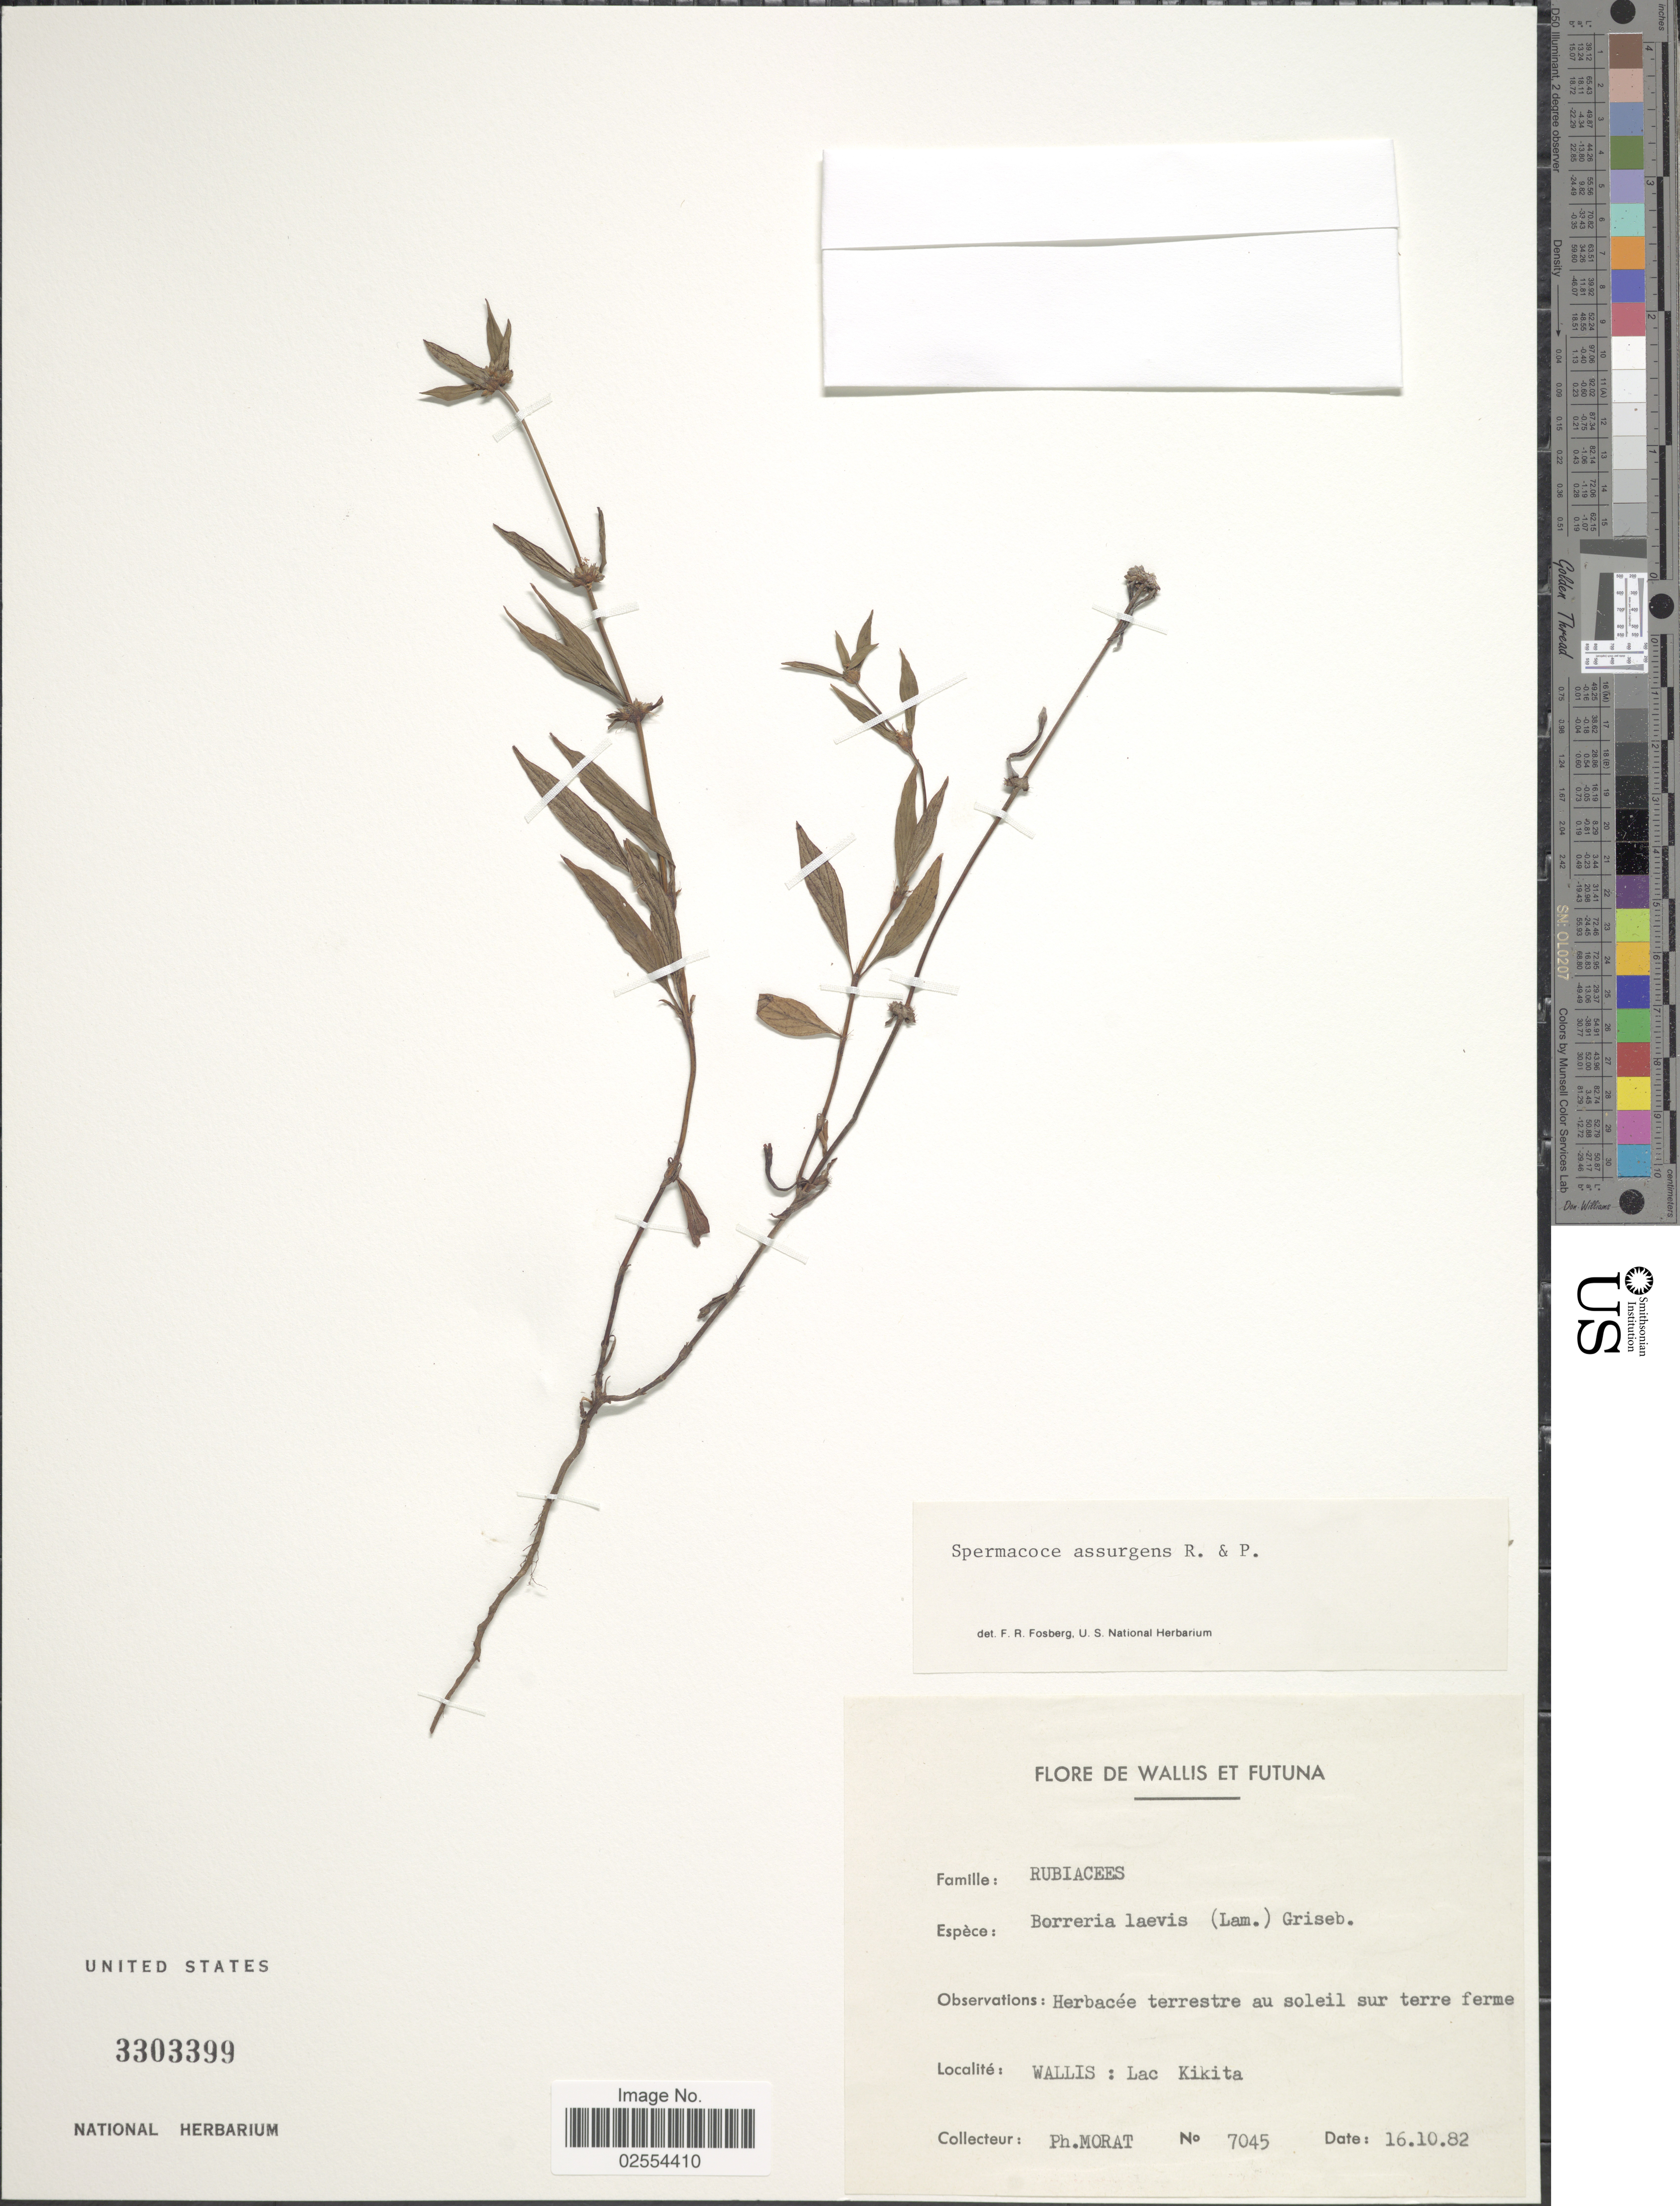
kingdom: Plantae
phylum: Tracheophyta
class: Magnoliopsida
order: Gentianales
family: Rubiaceae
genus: Spermacoce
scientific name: Spermacoce remota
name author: Lam.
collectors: P. Morat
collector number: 7045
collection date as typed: Transcribed d/m/y: 16/10/82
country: Wallis and Futuna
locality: Wallis: lac Kikita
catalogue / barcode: US 3303399